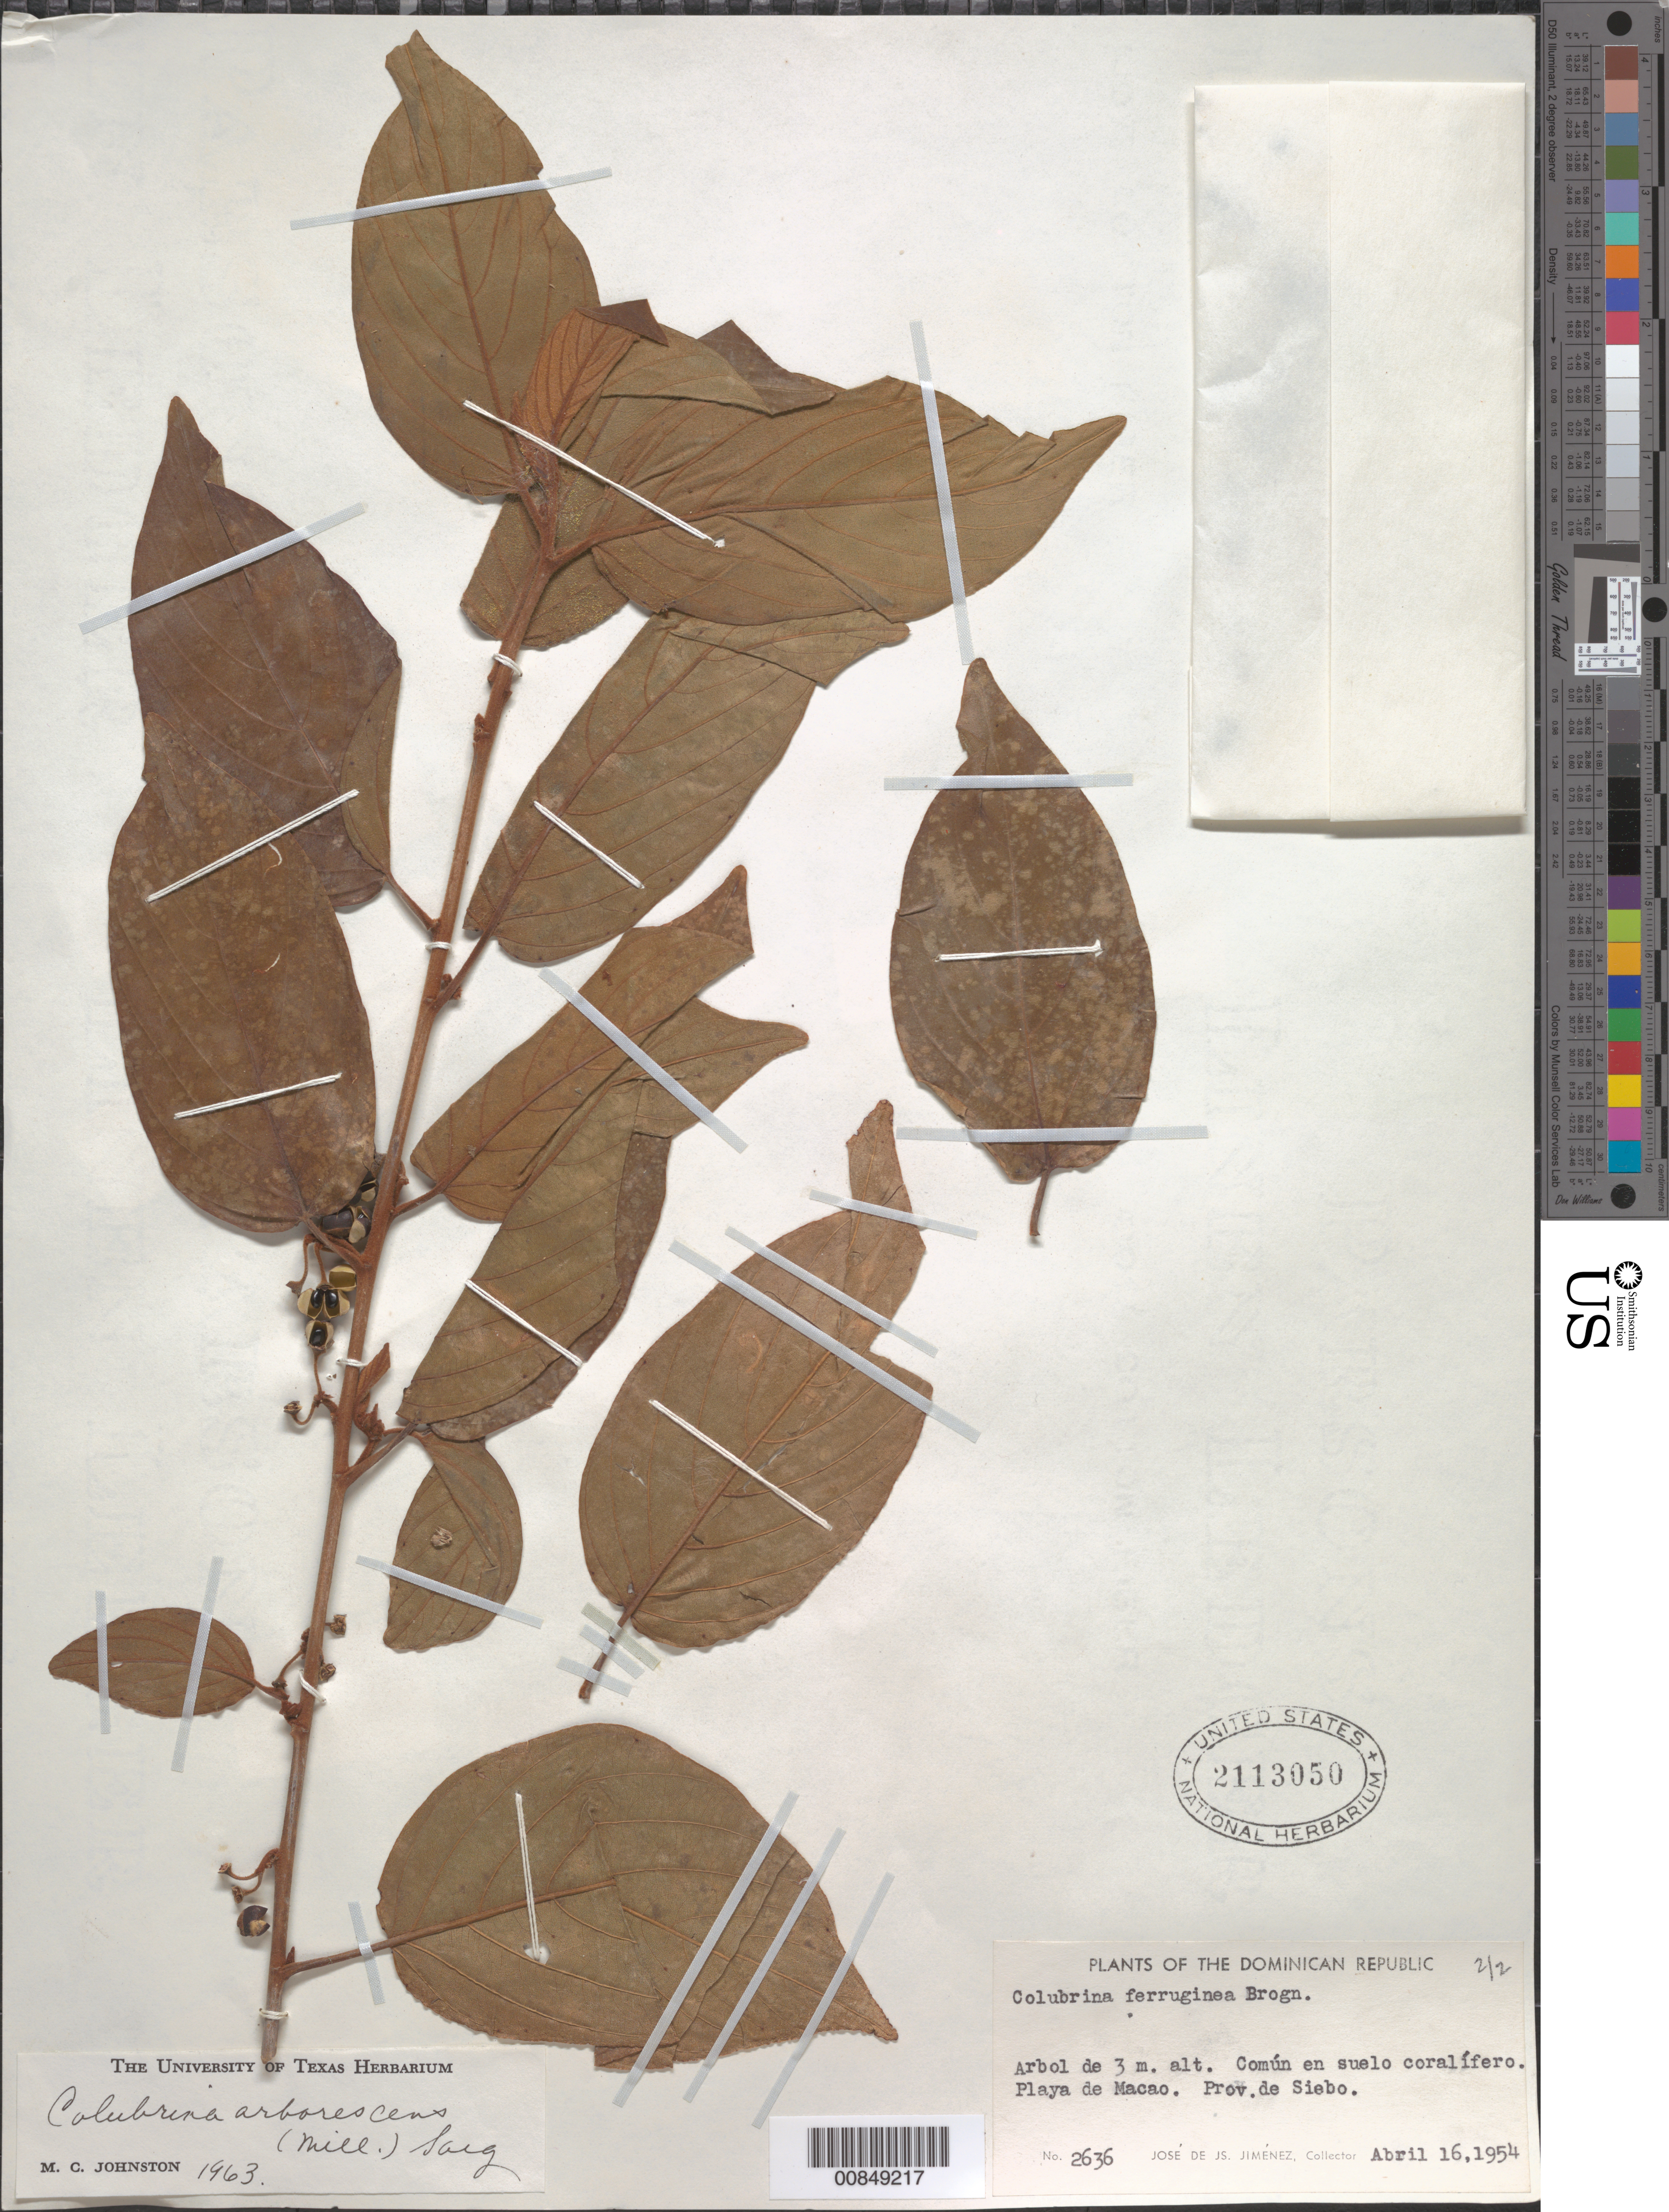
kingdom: Plantae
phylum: Tracheophyta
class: Magnoliopsida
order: Rosales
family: Rhamnaceae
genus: Colubrina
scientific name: Colubrina arborescens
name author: (Mill.) Sarg.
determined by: Johnston, Marshall C.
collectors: J. J. Jiménez Almonte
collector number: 2636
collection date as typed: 16 Apr 1954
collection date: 1954-04-16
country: Dominican Republic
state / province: El Seibo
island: Hispaniola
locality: Playa de Macao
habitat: En suelo coralífero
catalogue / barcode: US 2113050